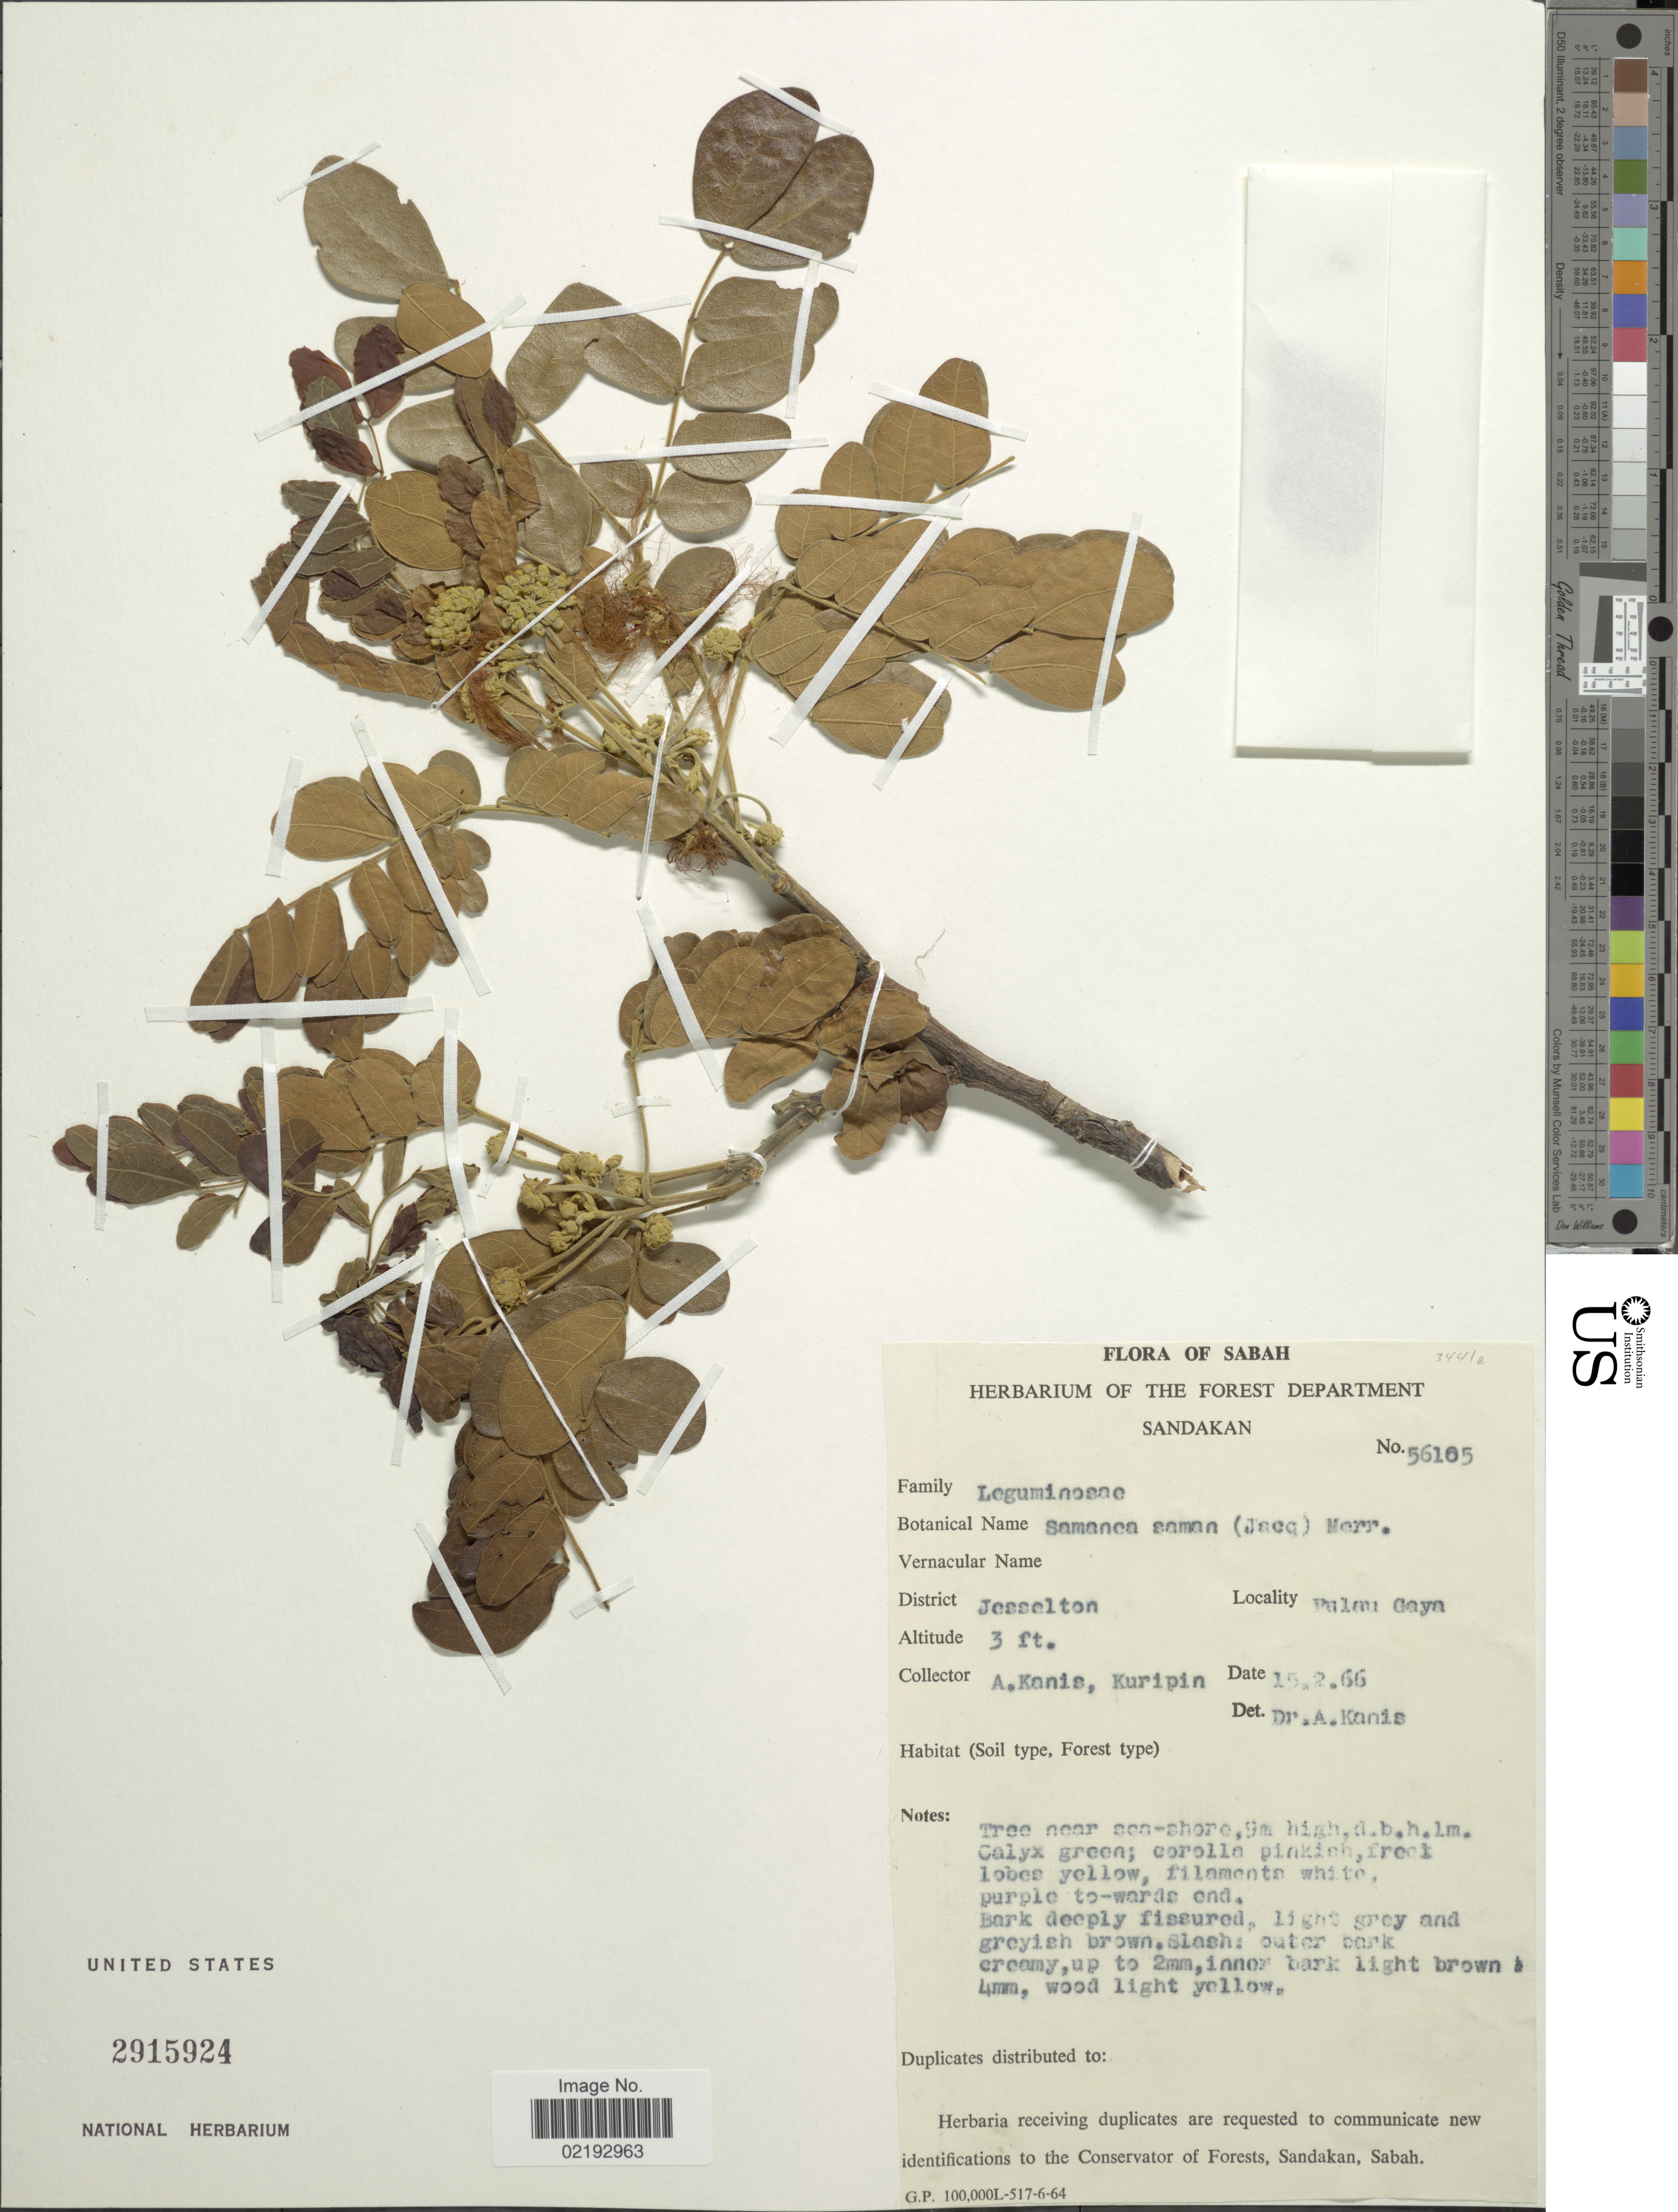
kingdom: Plantae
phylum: Tracheophyta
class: Magnoliopsida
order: Fabales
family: Fabaceae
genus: Samanea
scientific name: Samanea saman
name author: (Jacq.) Merr.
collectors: A. Kanis & Kuripin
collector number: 56105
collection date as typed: Transcribed d/m/y: 15/2/66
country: Malaysia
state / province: Sabah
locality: District Jesselton, Pulau Gaya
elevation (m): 1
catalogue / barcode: US 2915924